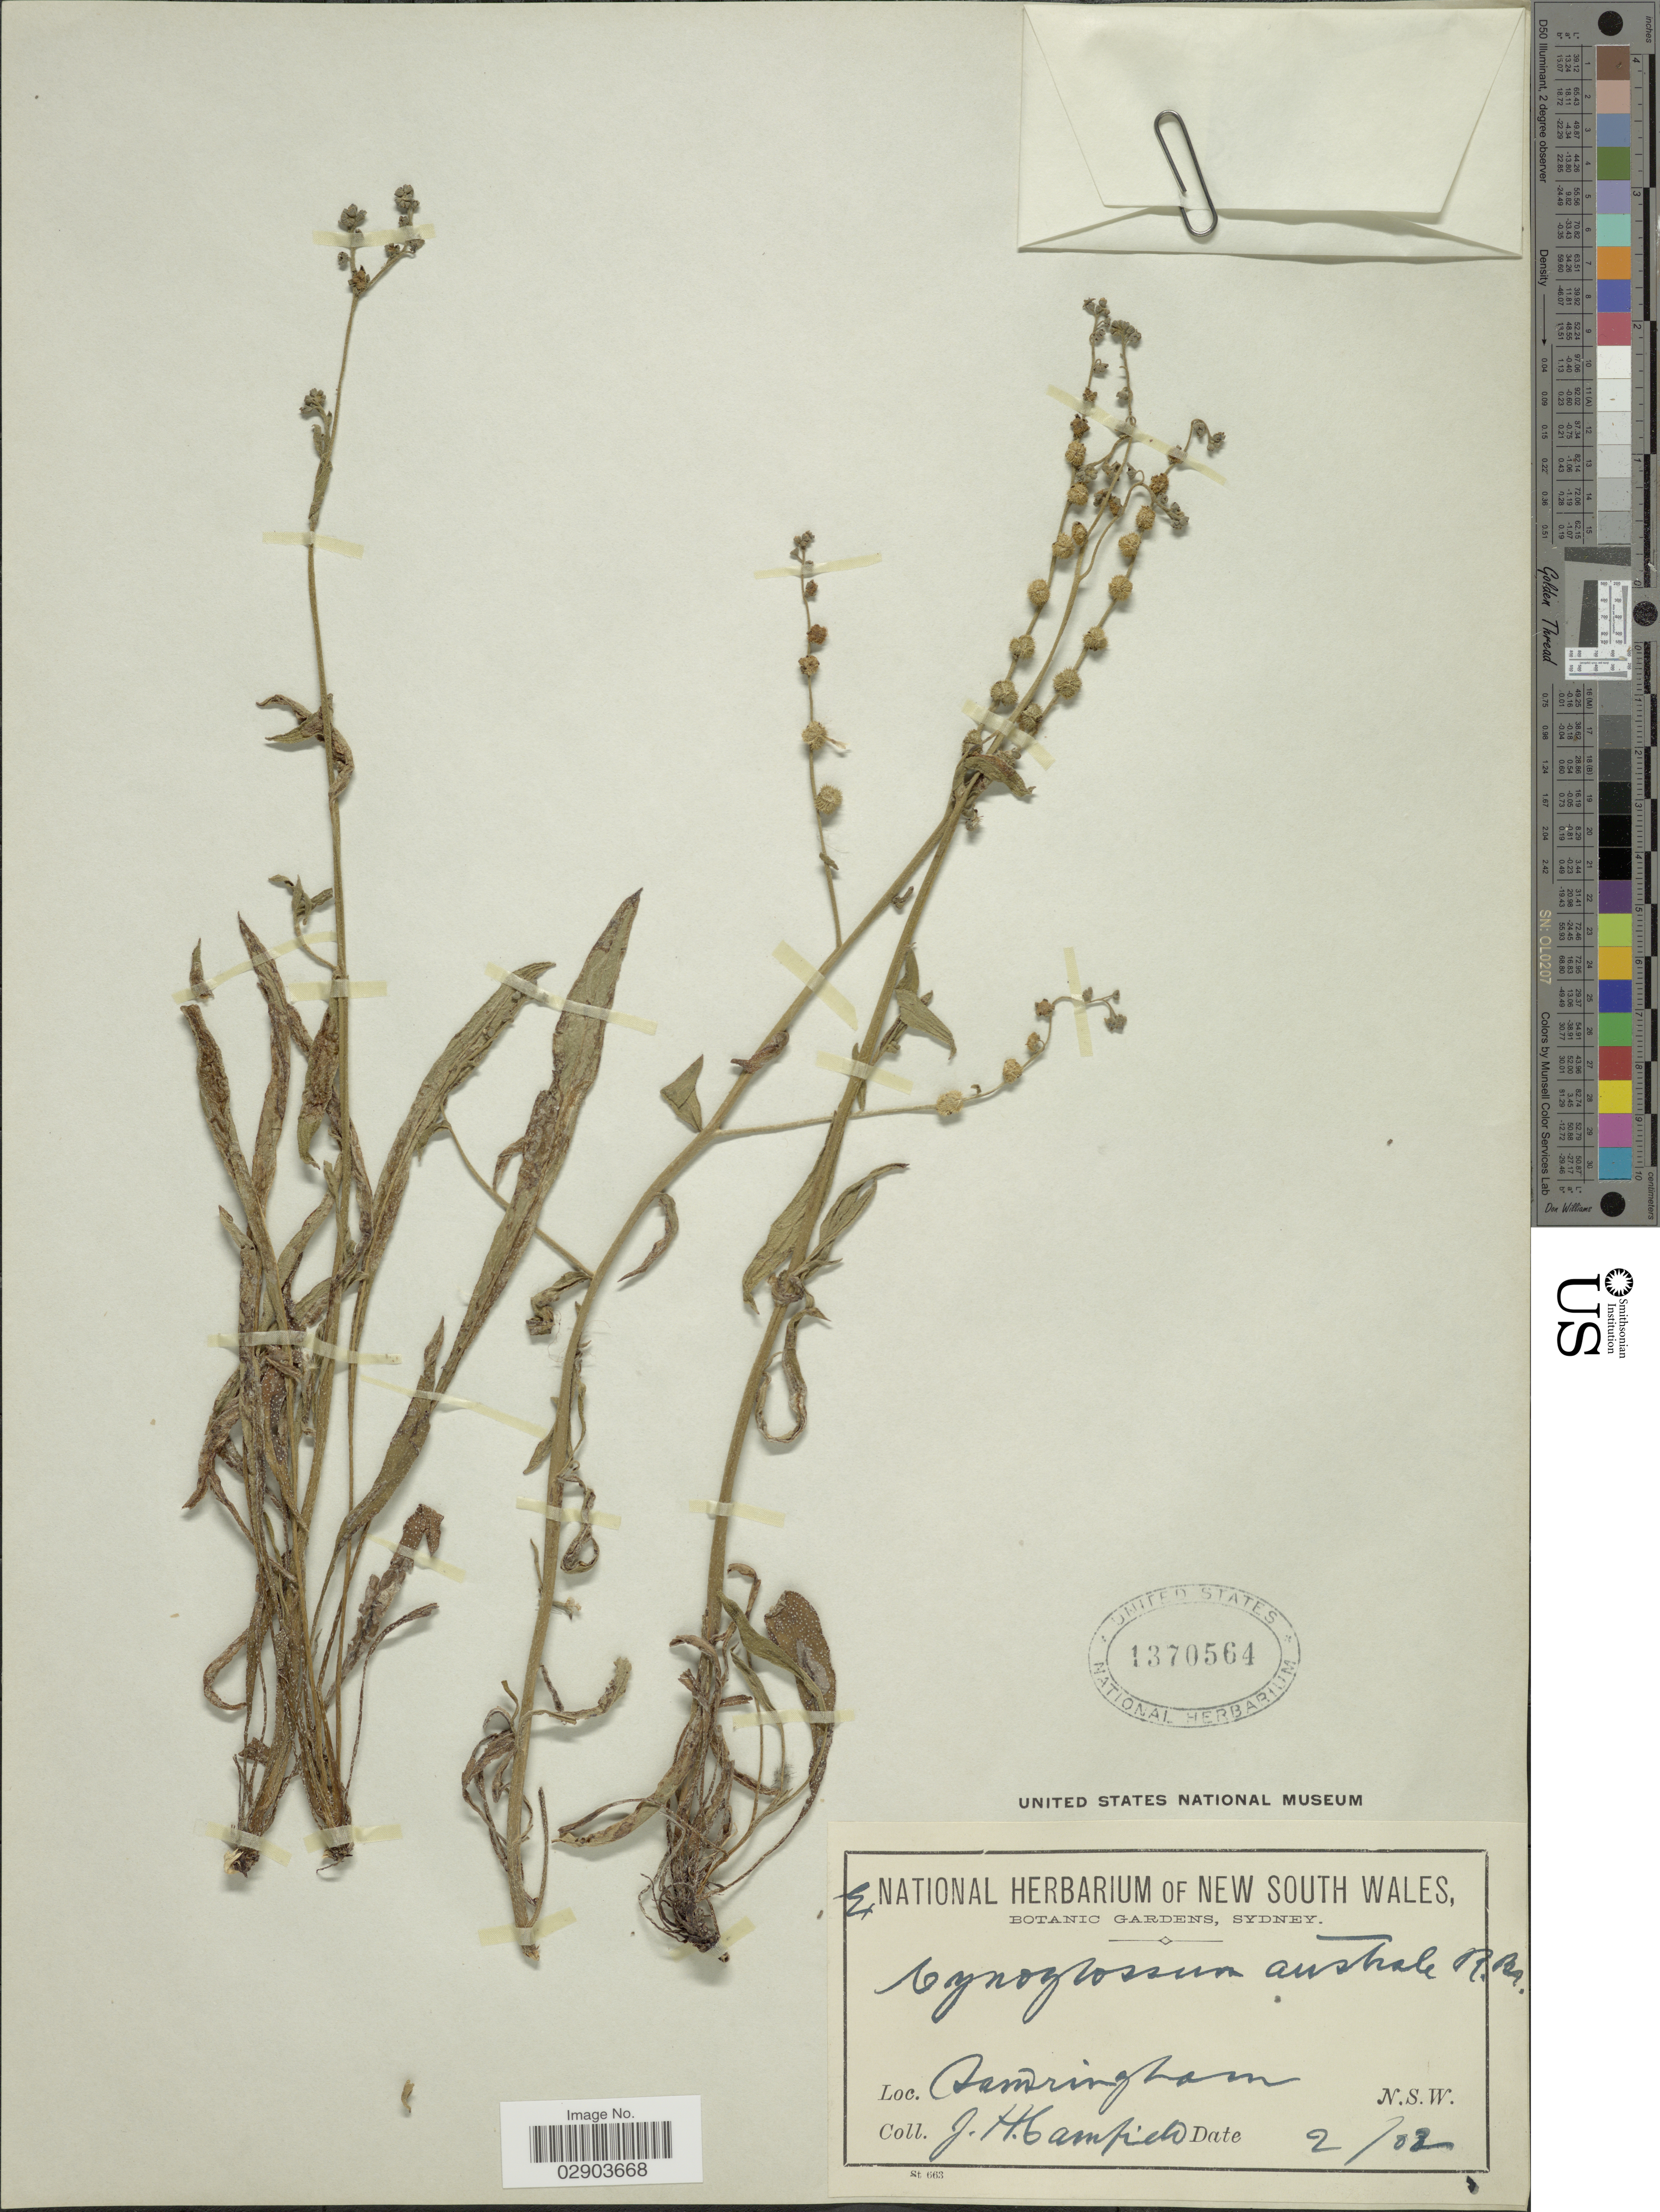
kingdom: Plantae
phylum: Tracheophyta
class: Magnoliopsida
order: Boraginales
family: Boraginaceae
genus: Cynoglossum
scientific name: Cynoglossum australe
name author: R. Br.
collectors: J. Camfield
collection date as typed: Transcribed d/m/y: /2/2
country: Australia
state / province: New South Wales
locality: Sandringham.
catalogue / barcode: US 1370564